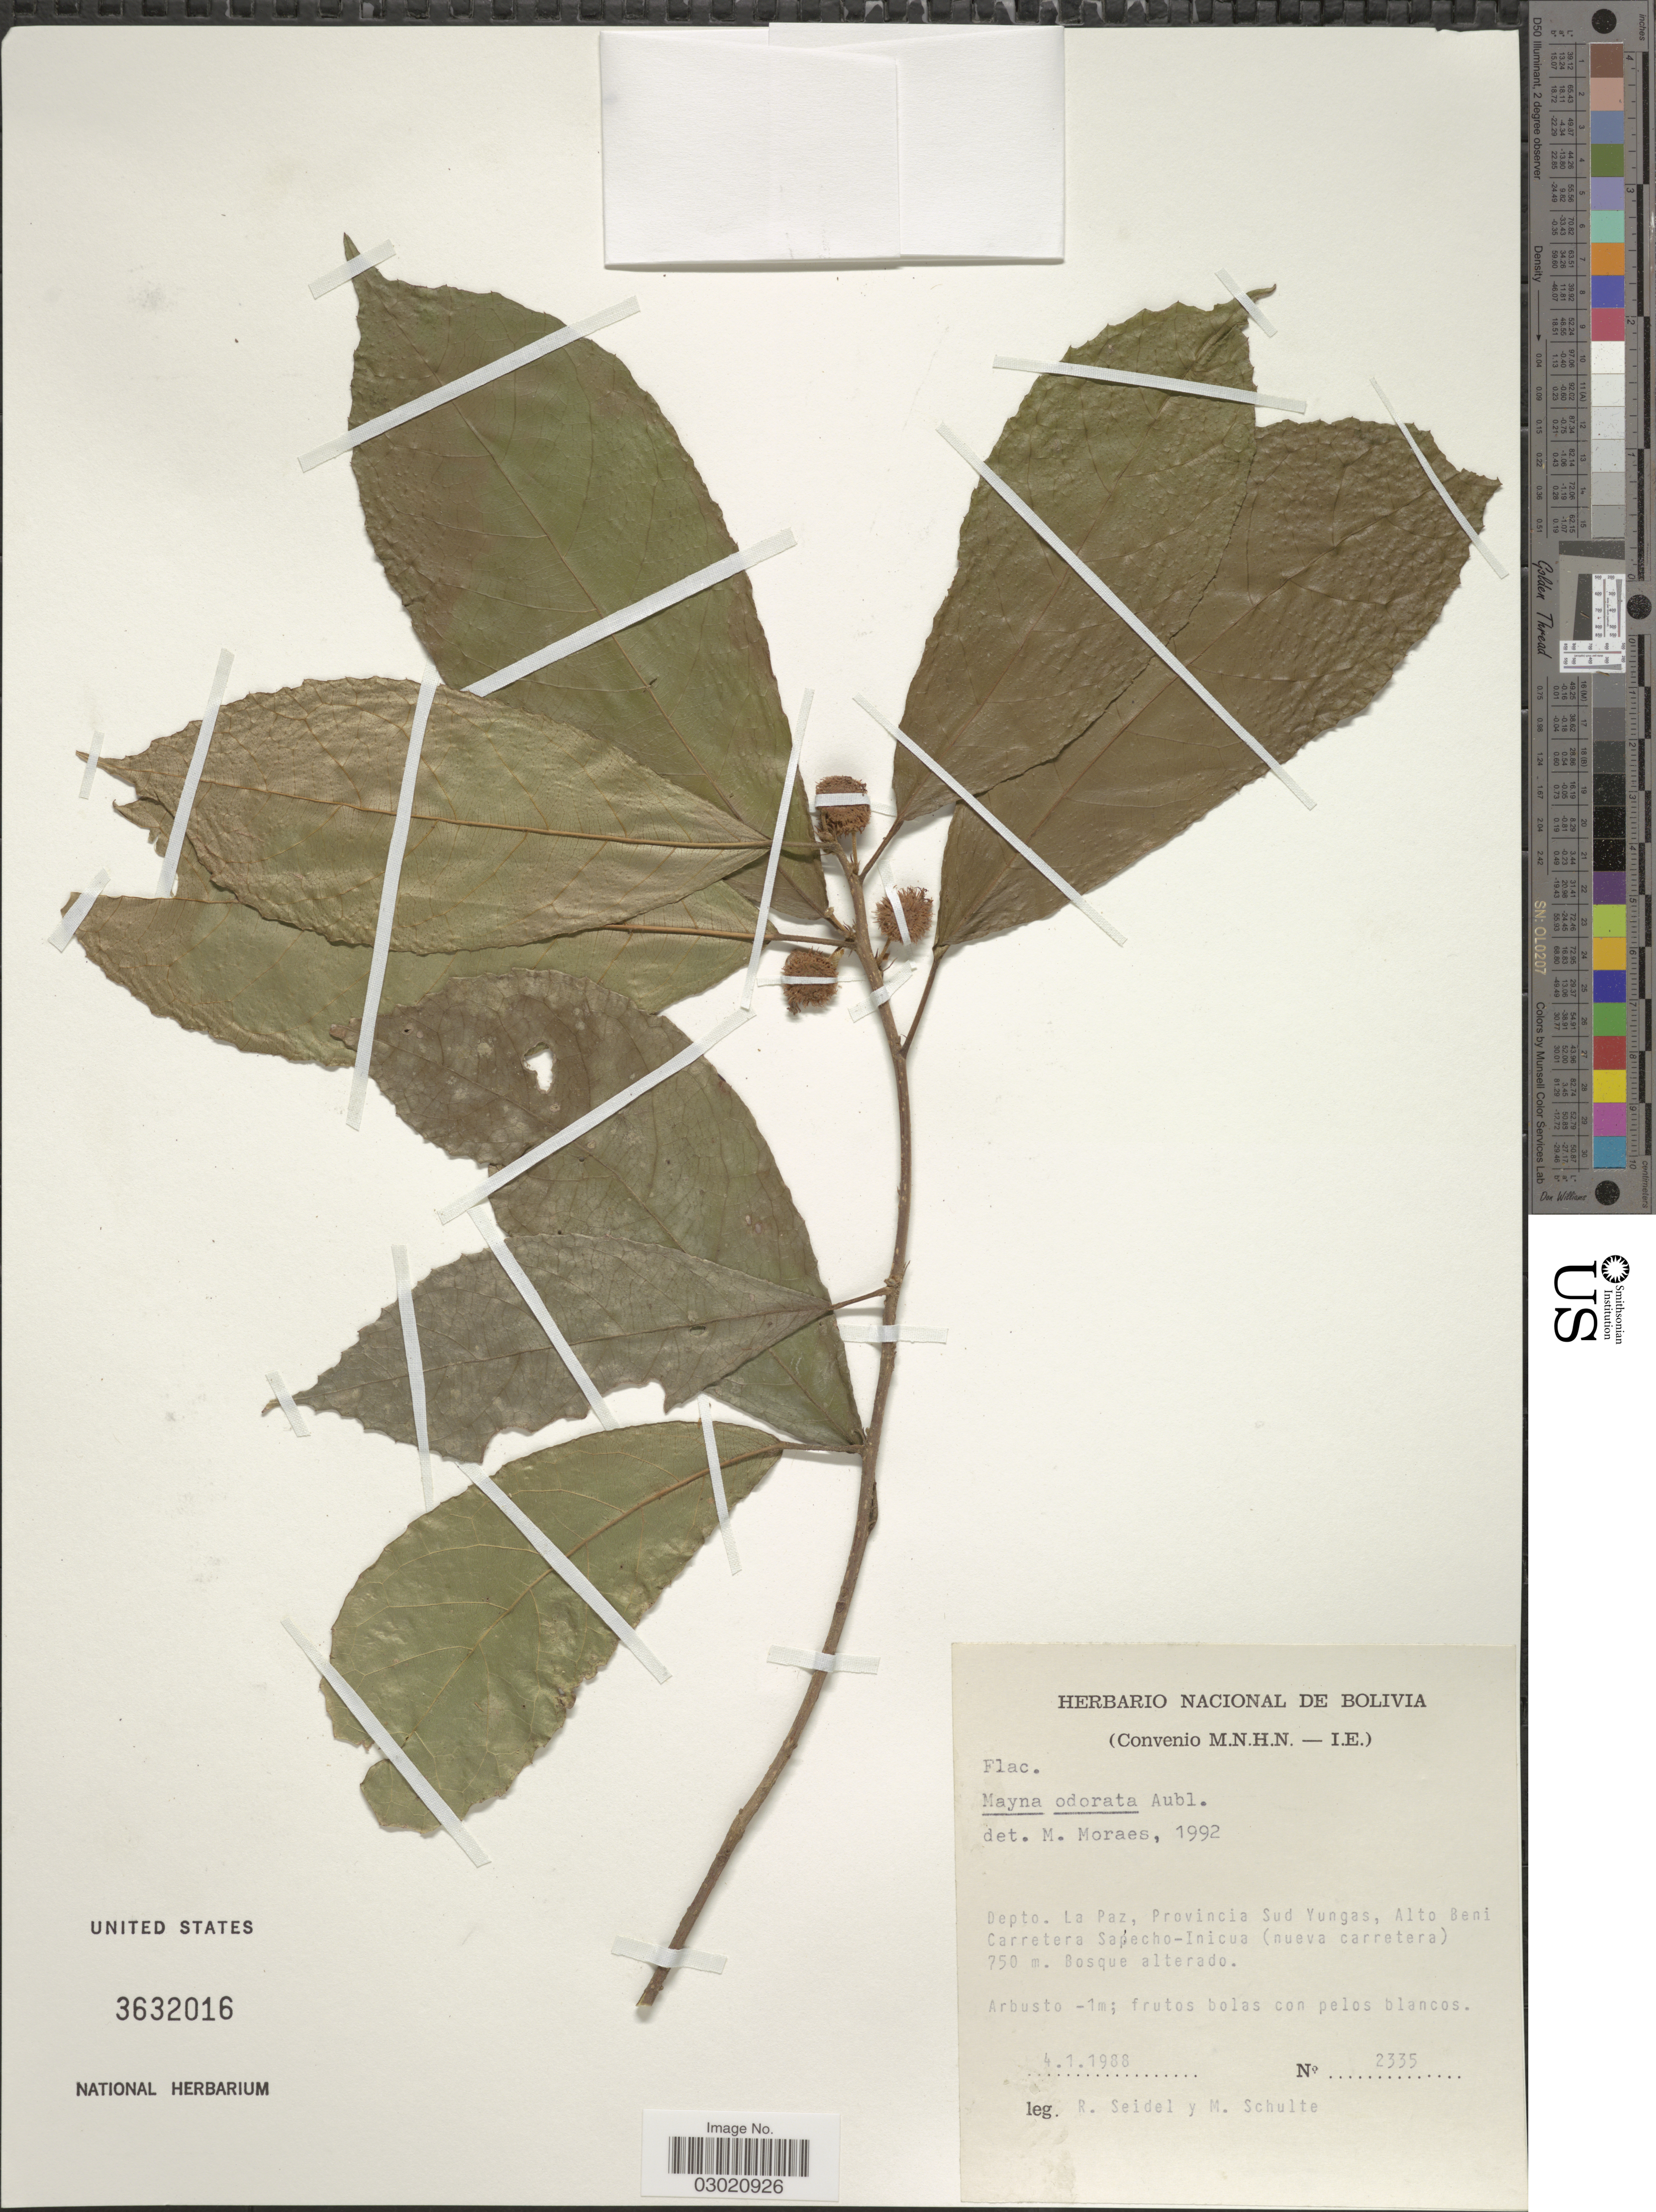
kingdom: Plantae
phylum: Tracheophyta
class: Magnoliopsida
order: Malpighiales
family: Achariaceae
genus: Mayna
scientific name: Mayna odorata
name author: Aubl.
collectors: R. Seidel & M. Schulte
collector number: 2335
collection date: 1988-01-04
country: Bolivia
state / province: La Paz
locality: Depto. La Paz, Provincia Sud Yungas, Alto Beni Carretera Sapecho-Inicua (nueva carretera).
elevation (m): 750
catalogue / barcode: US 3632016